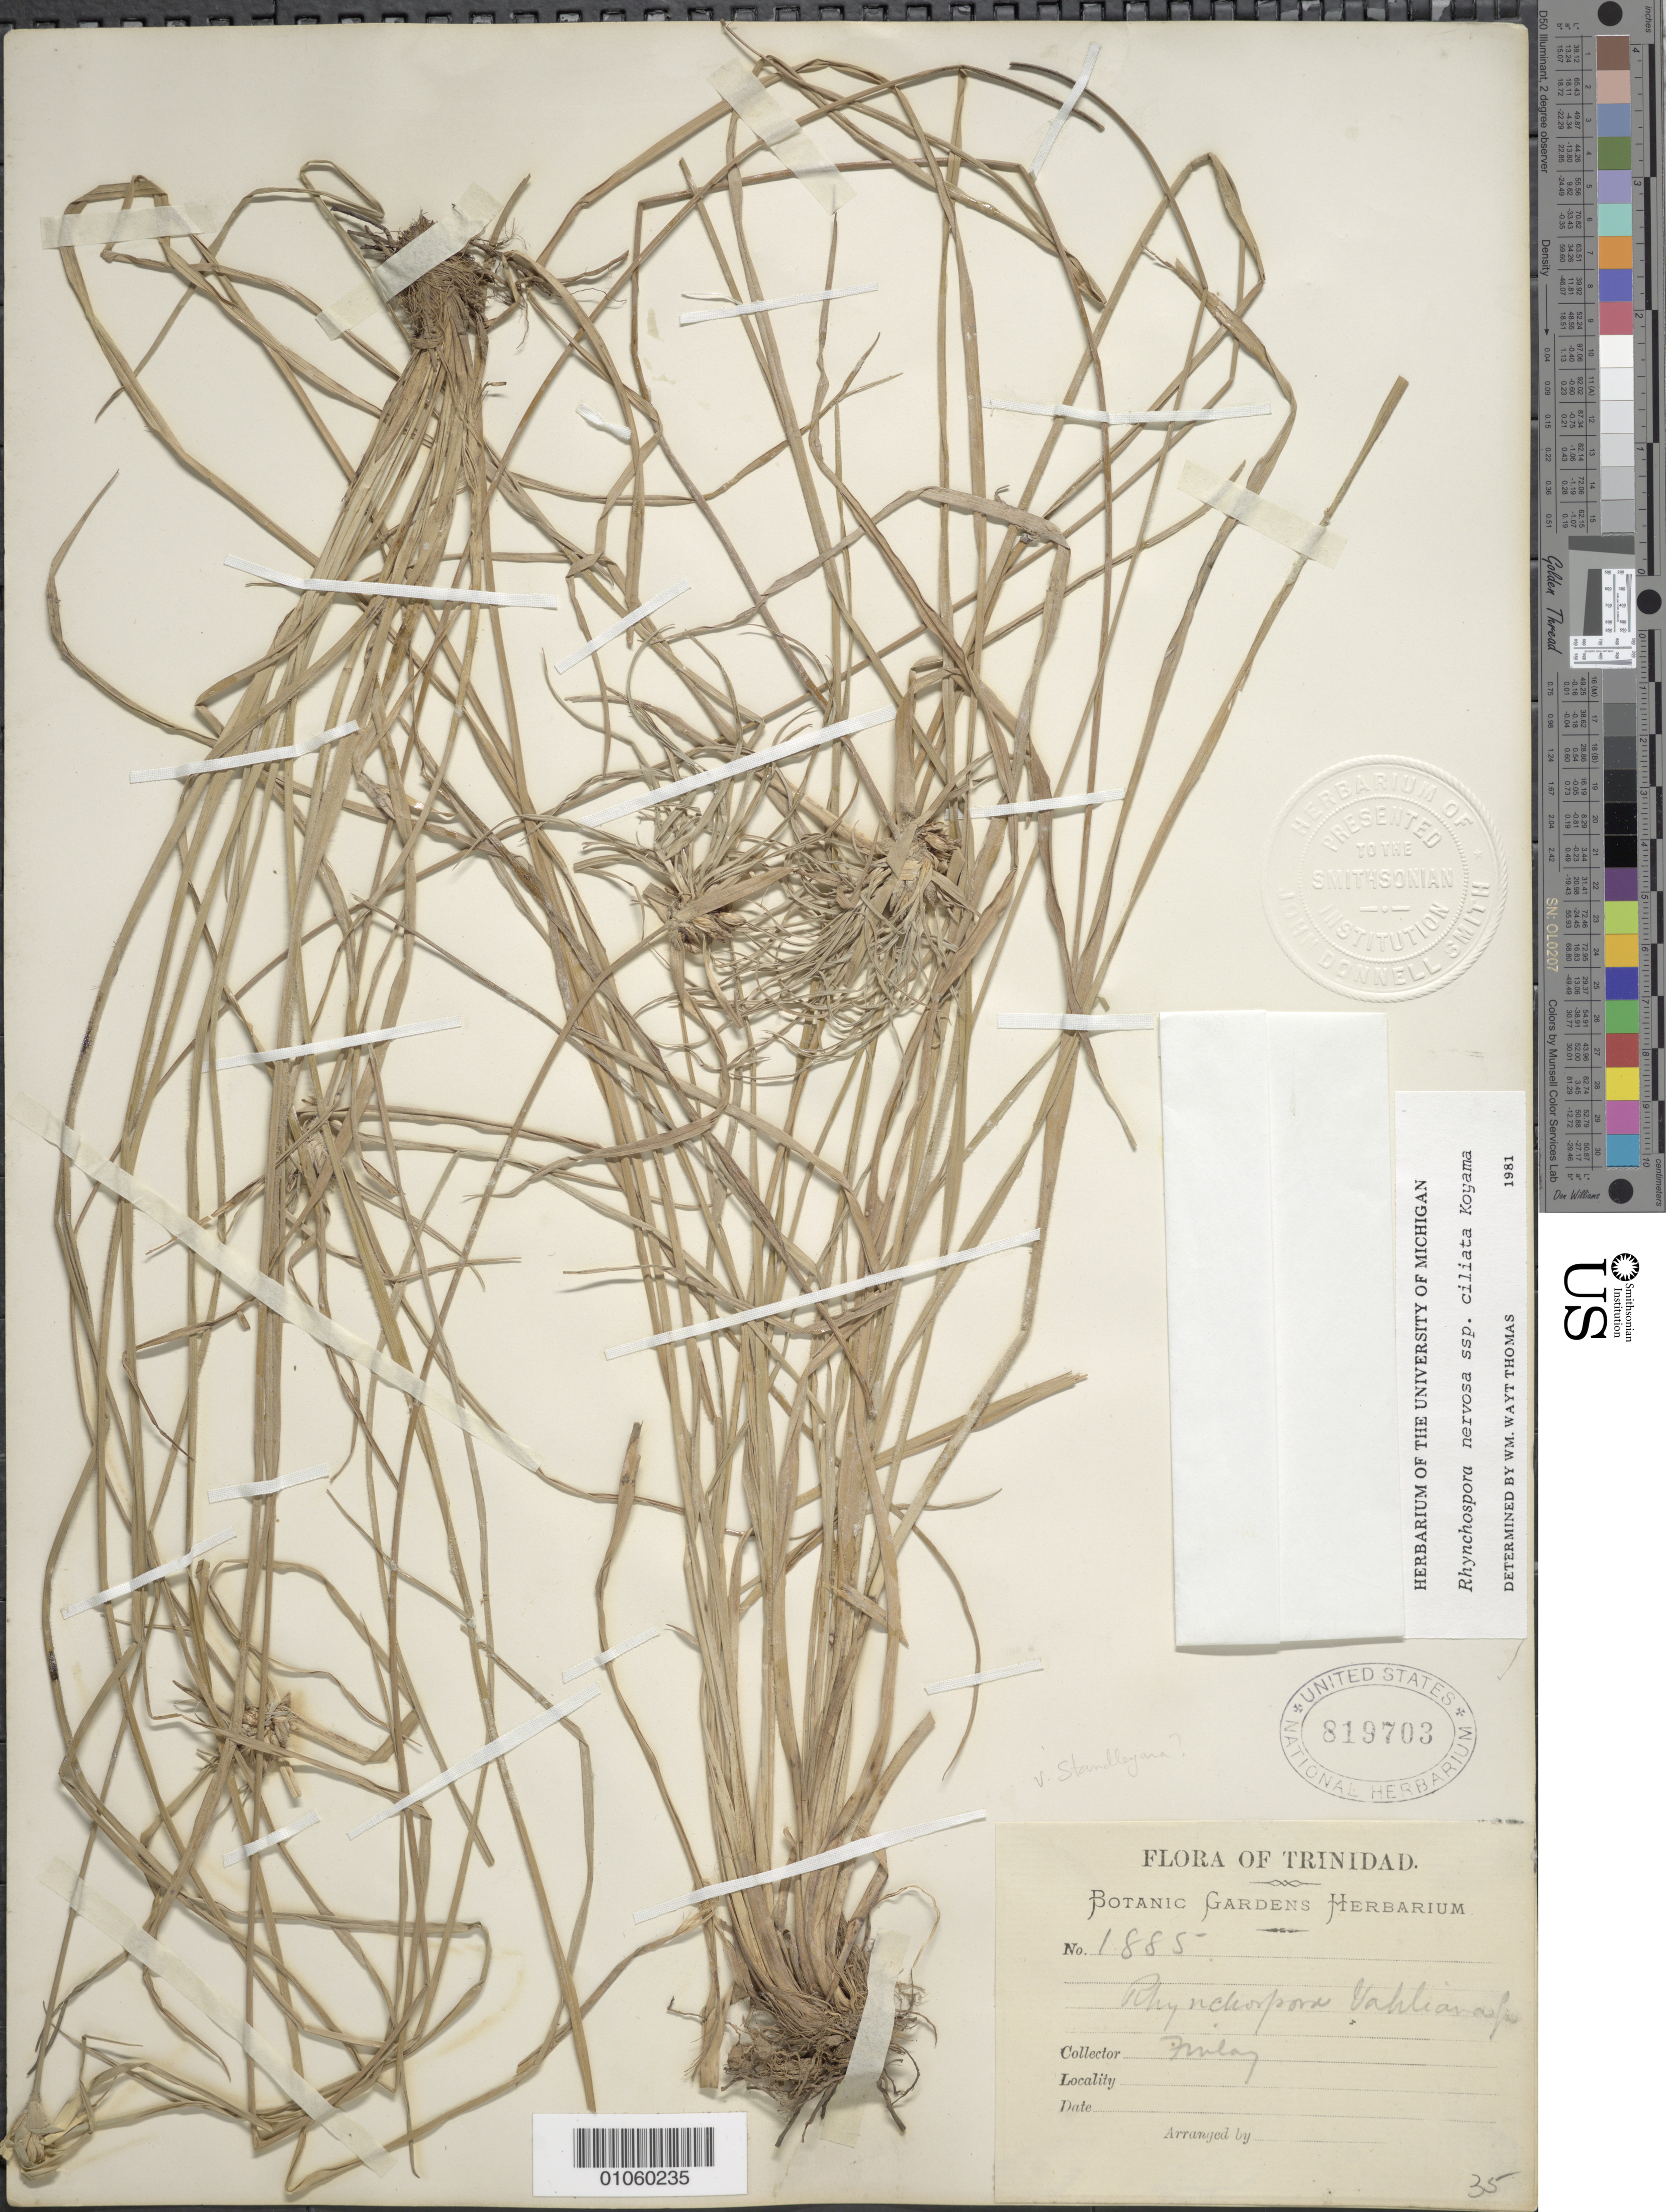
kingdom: Plantae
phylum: Tracheophyta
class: Liliopsida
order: Poales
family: Cyperaceae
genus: Rhynchospora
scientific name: Rhynchospora ciliata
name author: (G. Mey.) Kük.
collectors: -. Finlay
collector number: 1885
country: Trinidad and Tobago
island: Trinidad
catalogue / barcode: US 819703